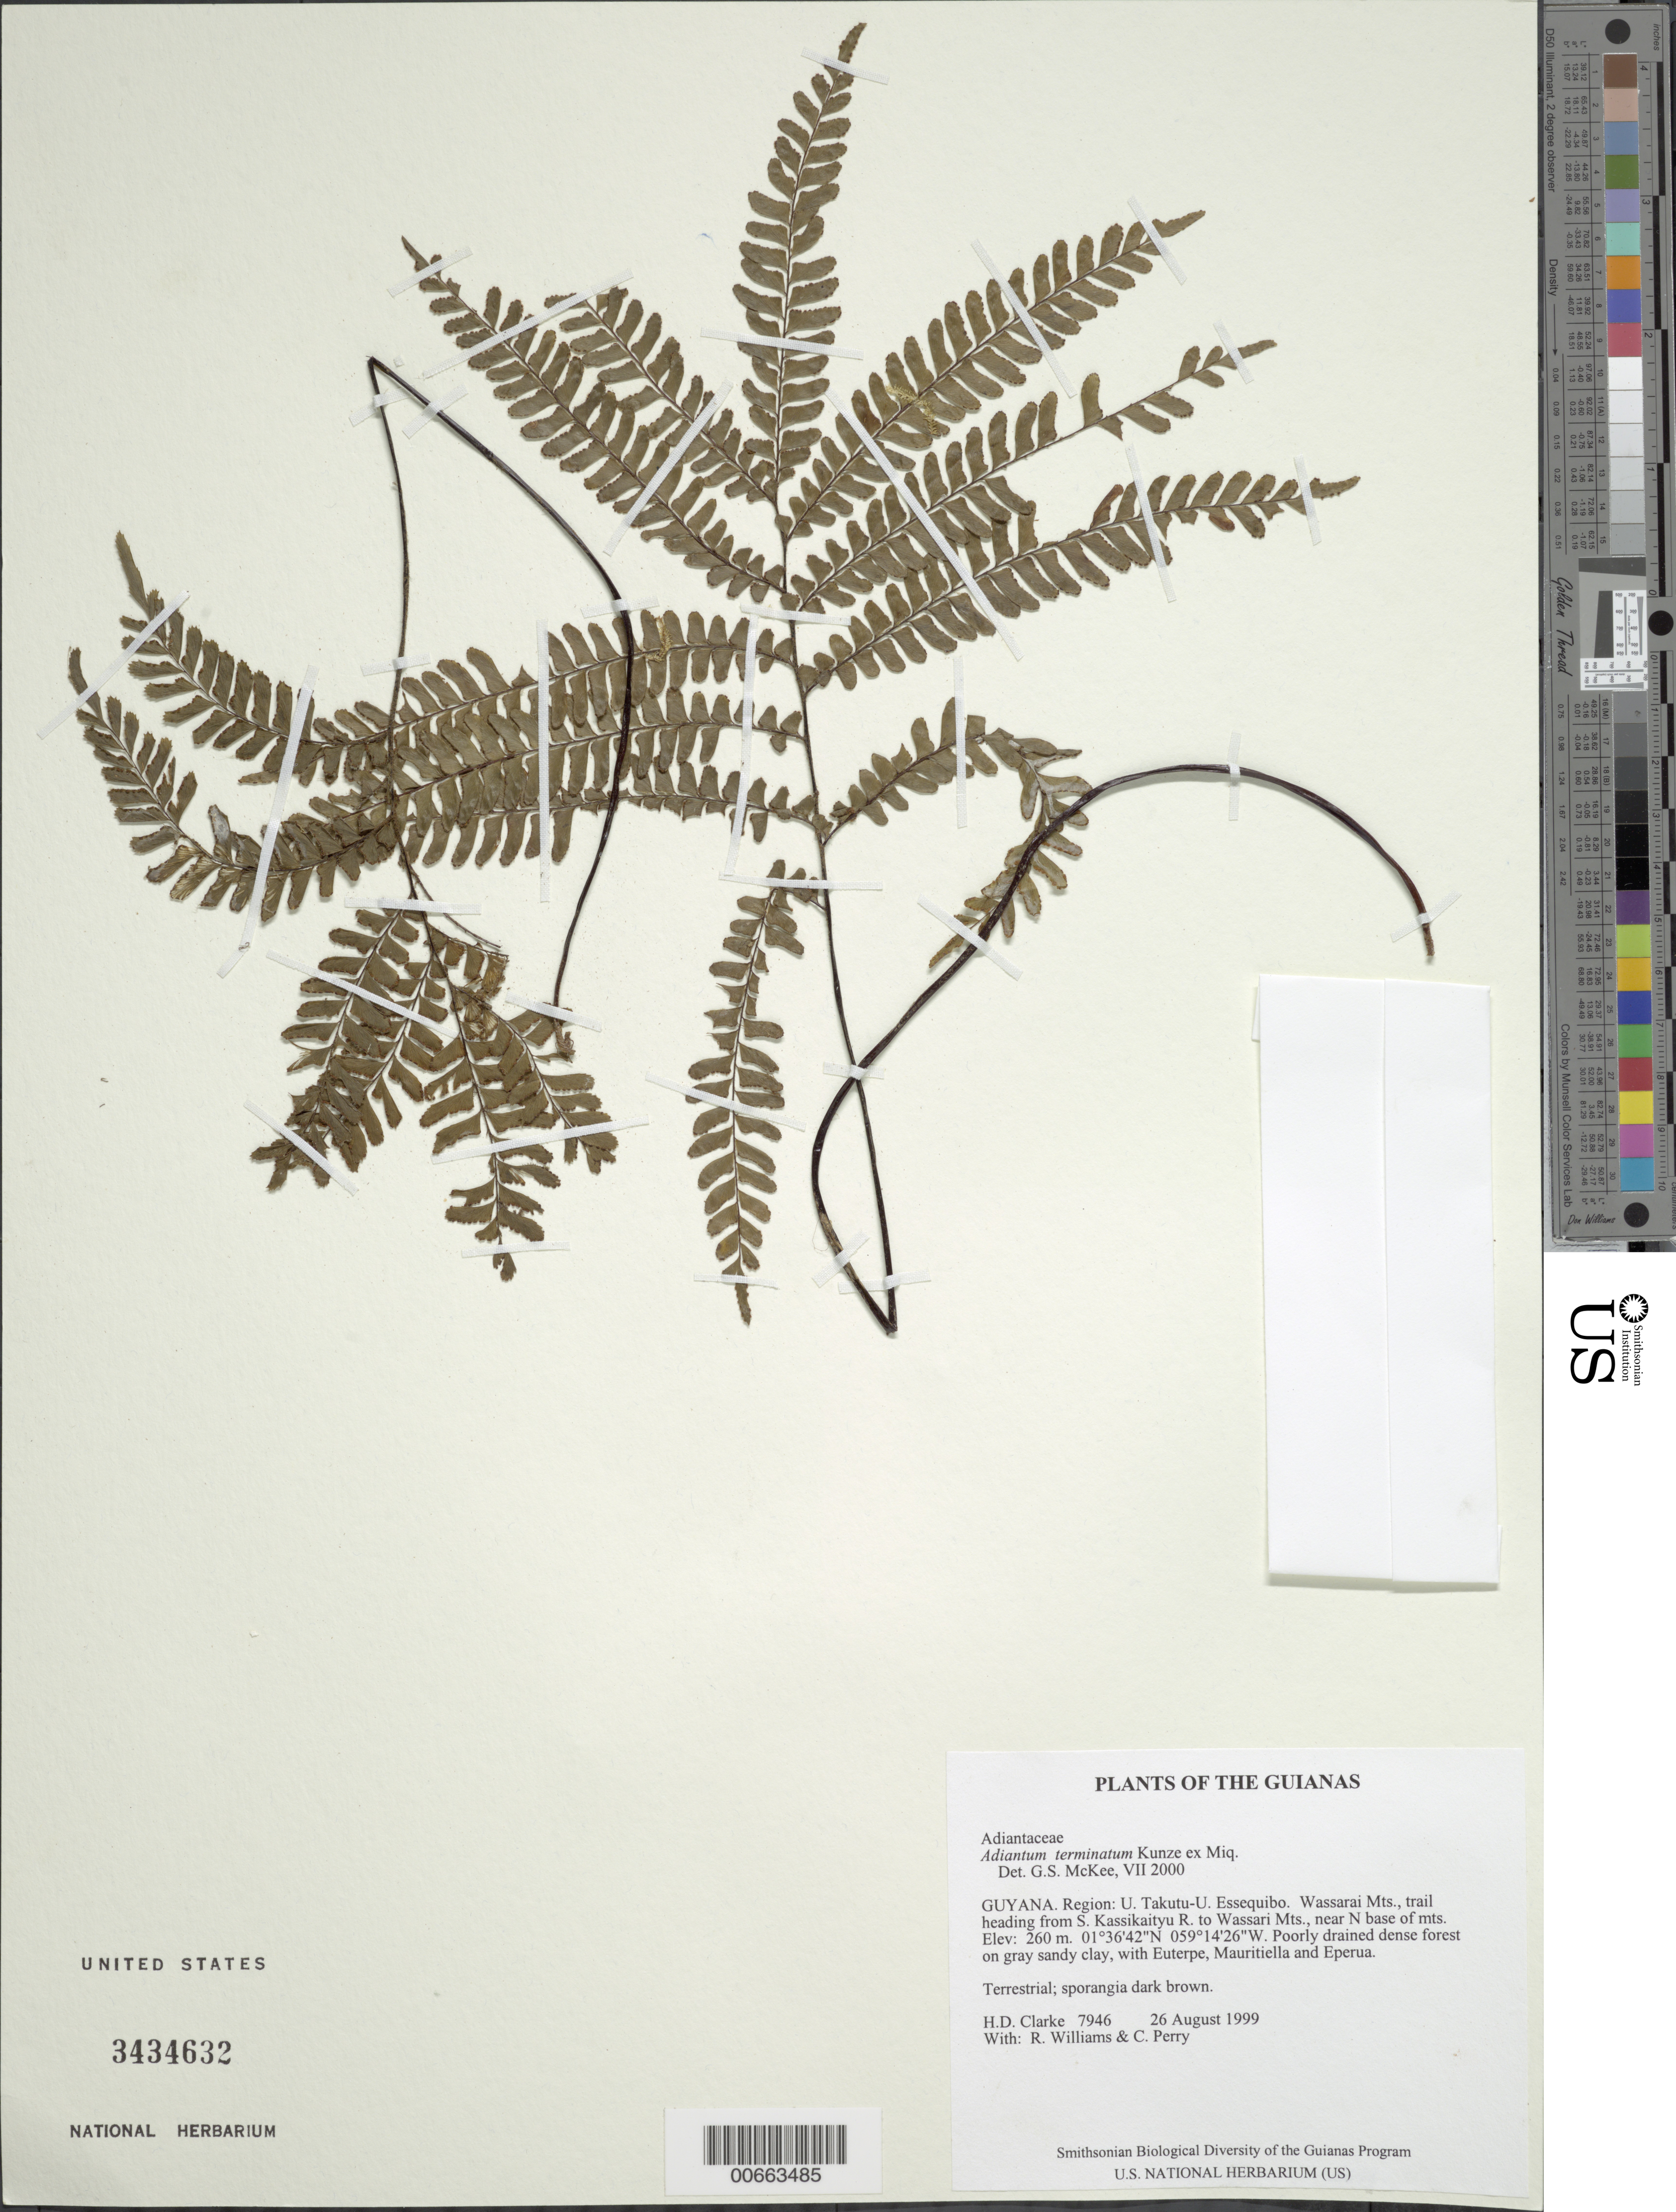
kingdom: Plantae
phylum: Tracheophyta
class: Polypodiopsida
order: Polypodiales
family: Pteridaceae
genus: Adiantum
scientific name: Adiantum terminatum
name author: Kunze ex Miq.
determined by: McKee, G. S., (US), NMNH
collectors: H. D. Clarke, R. Williams & C. Perry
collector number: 7946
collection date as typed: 26 August 1999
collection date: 1999-08-26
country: Guyana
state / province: U. Takutu-U. Essequibo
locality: Wassarai Mts., trail heading from S. Kassikaityu R. to Wassari Mts., near N base of mts.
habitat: Poorly drained dense forest on gray sandy clay, with Euterpe, Mauritiella and Eperua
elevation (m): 260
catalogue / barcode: US 3434632